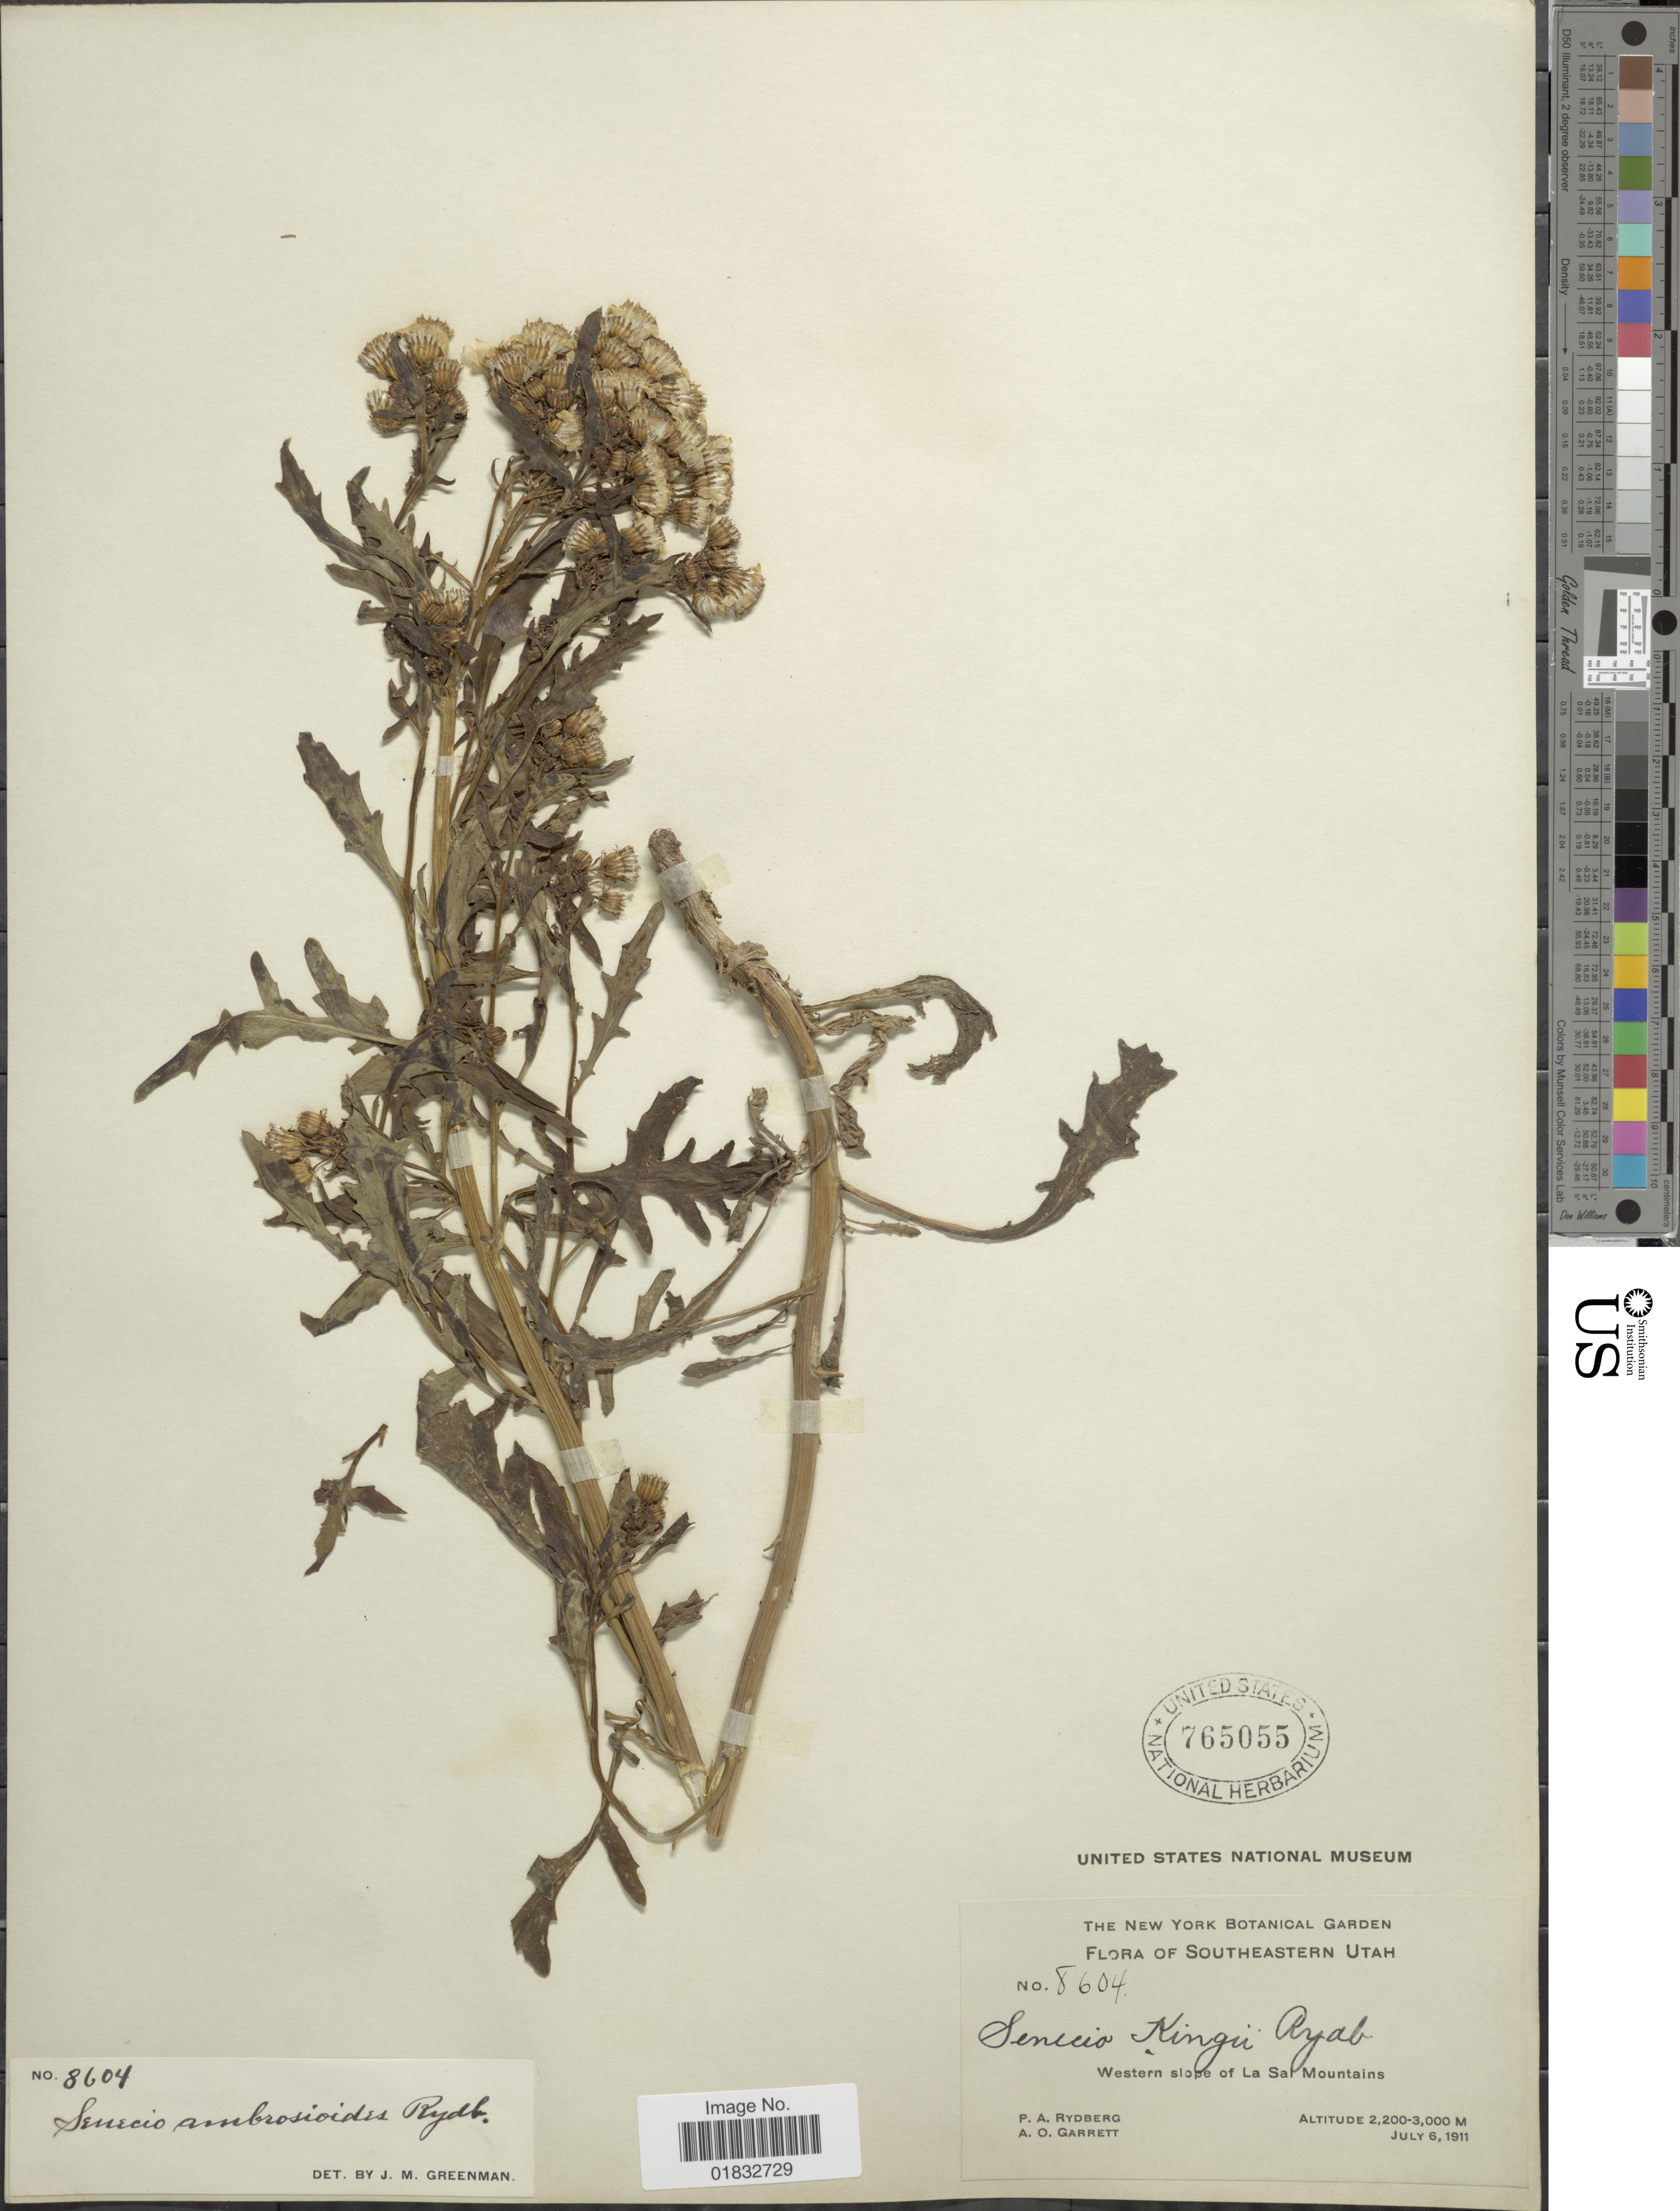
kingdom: Plantae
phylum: Tracheophyta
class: Magnoliopsida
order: Asterales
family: Asteraceae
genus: Senecio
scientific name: Senecio eremophilus var. kingii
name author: (Rydb.) Greenm.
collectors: P. A. Rydberg & A. O. Garrett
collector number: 8604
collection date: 1911-07-06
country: United States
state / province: Utah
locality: Southeastern Utah, Western slope of La Sal Mountains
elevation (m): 2200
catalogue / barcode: US 765055